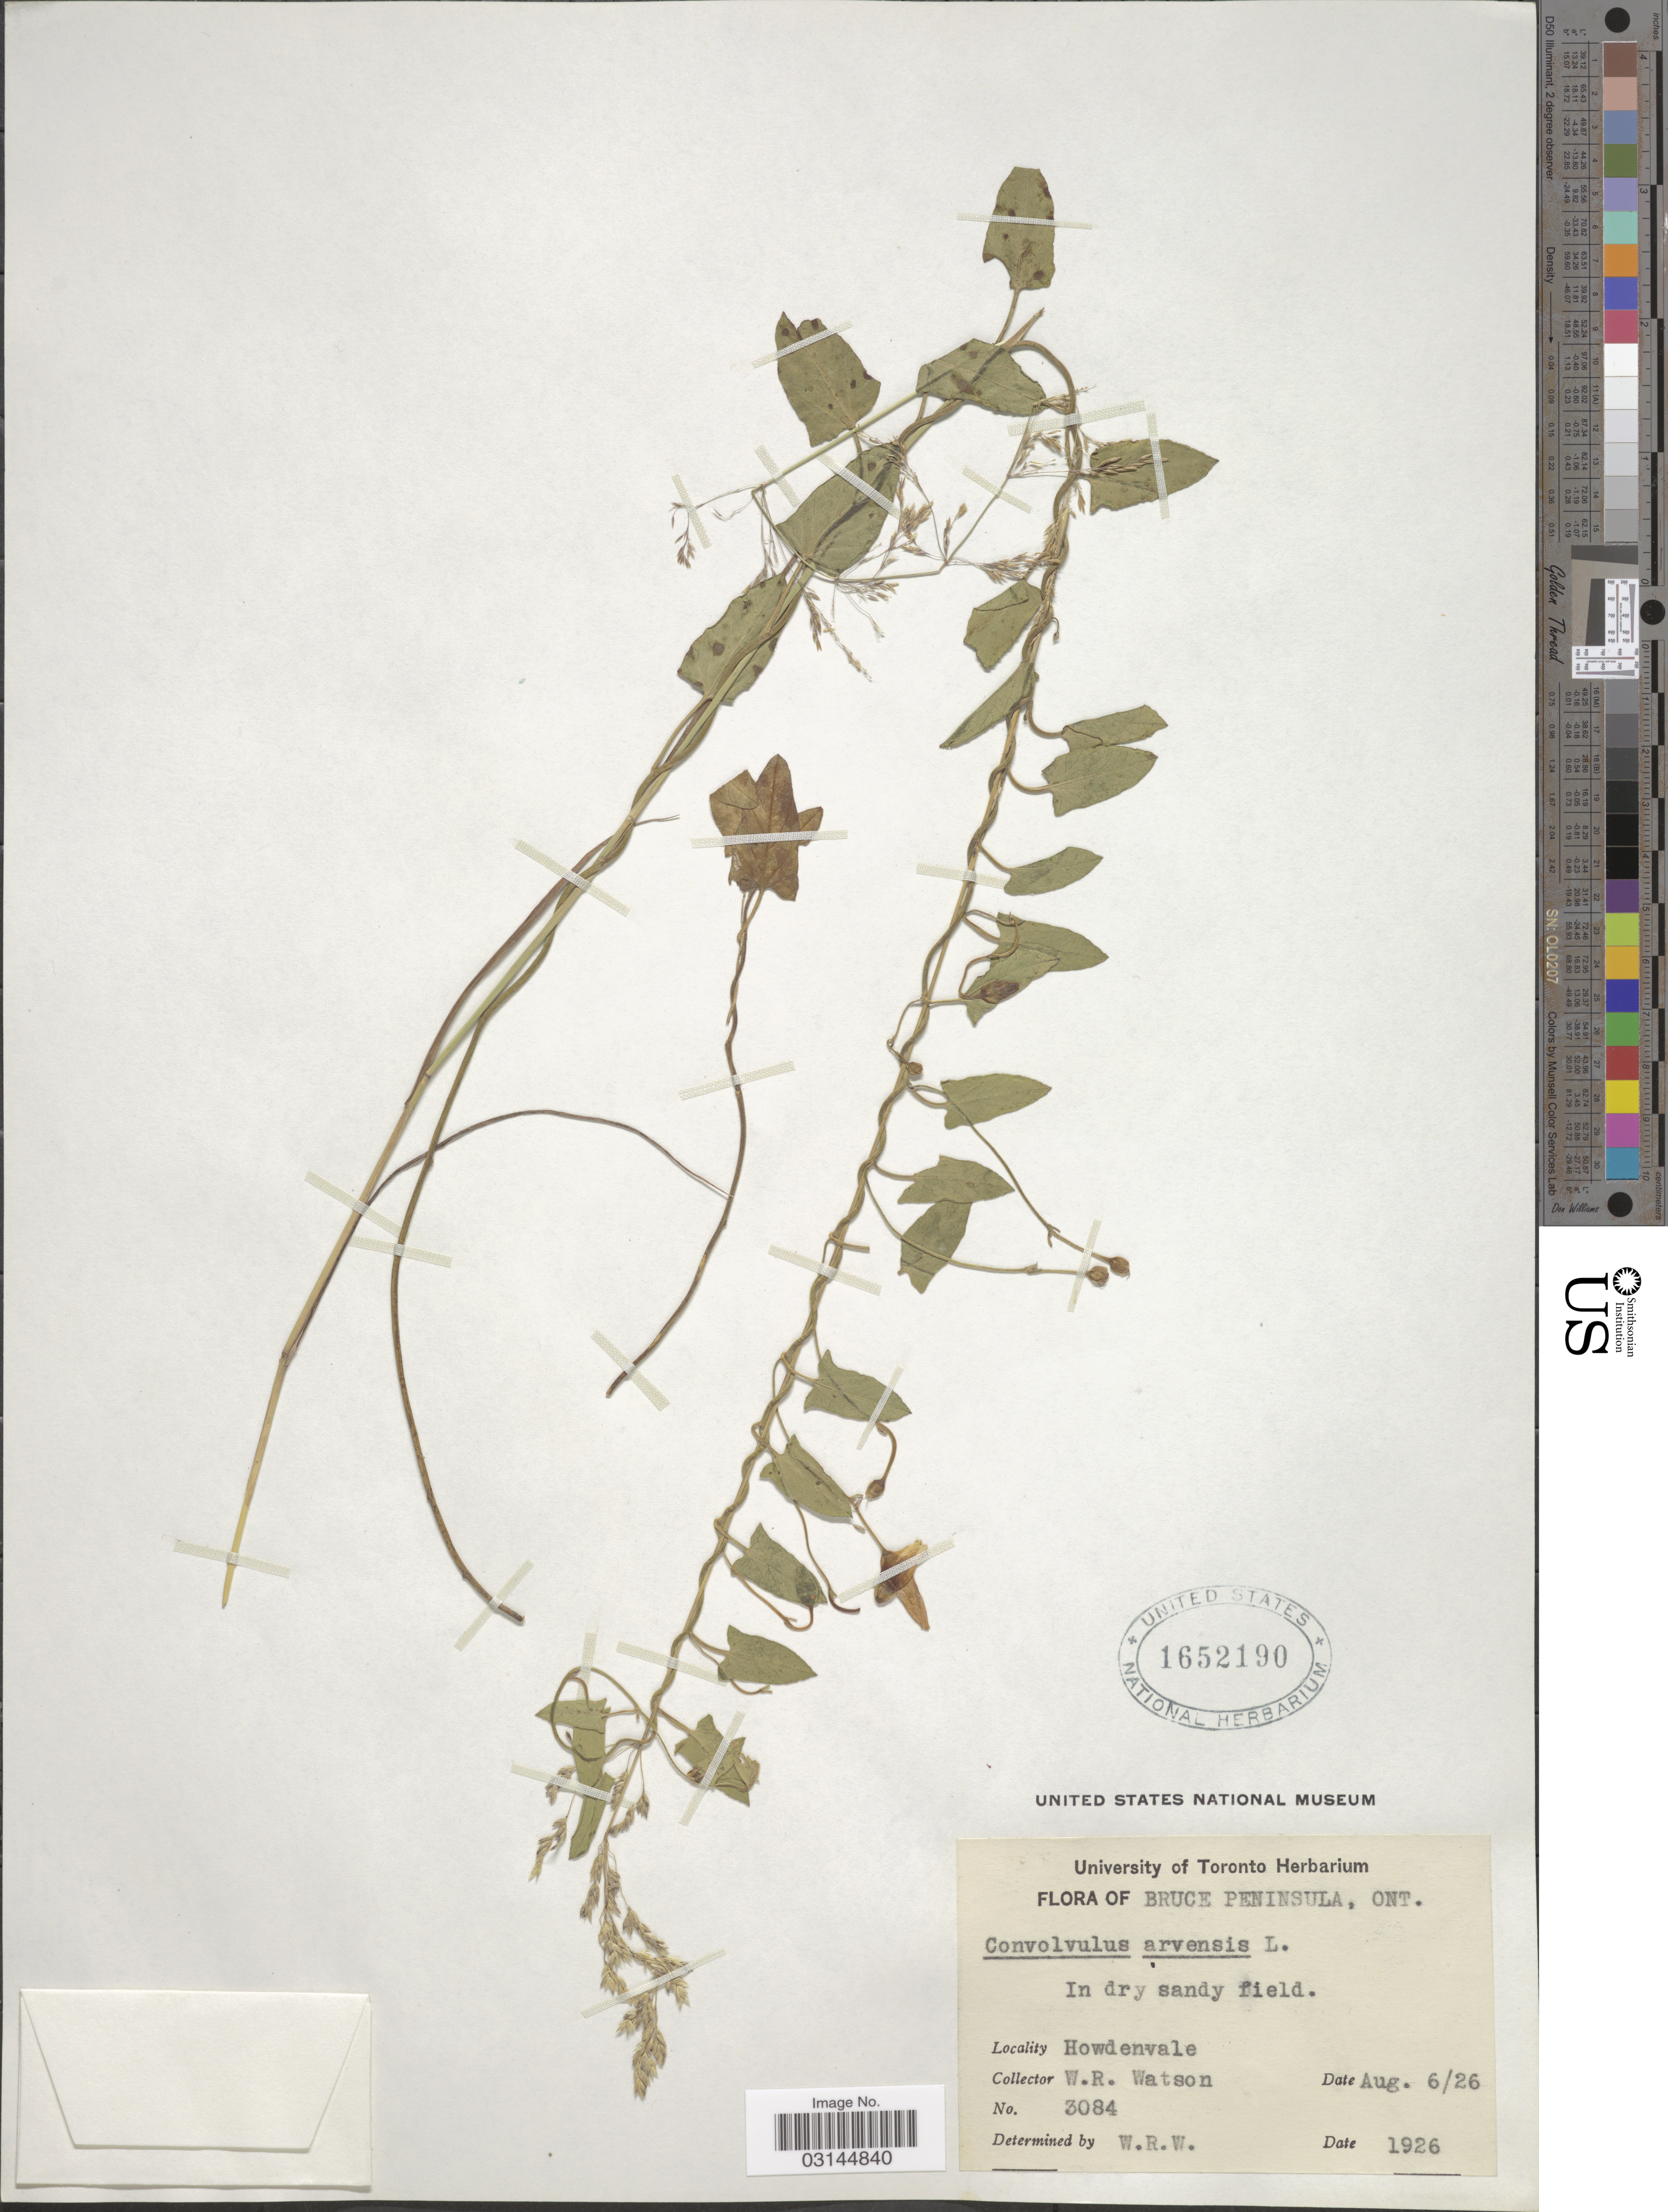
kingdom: Plantae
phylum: Tracheophyta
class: Magnoliopsida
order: Solanales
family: Convolvulaceae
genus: Convolvulus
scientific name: Convolvulus arvensis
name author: L.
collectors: W. R. Watson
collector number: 3084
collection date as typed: Transcribed d/m/y: 6/8/26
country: Canada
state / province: Ontario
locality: Bruce Peninsula, Howdenvale.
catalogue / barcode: US 1652190